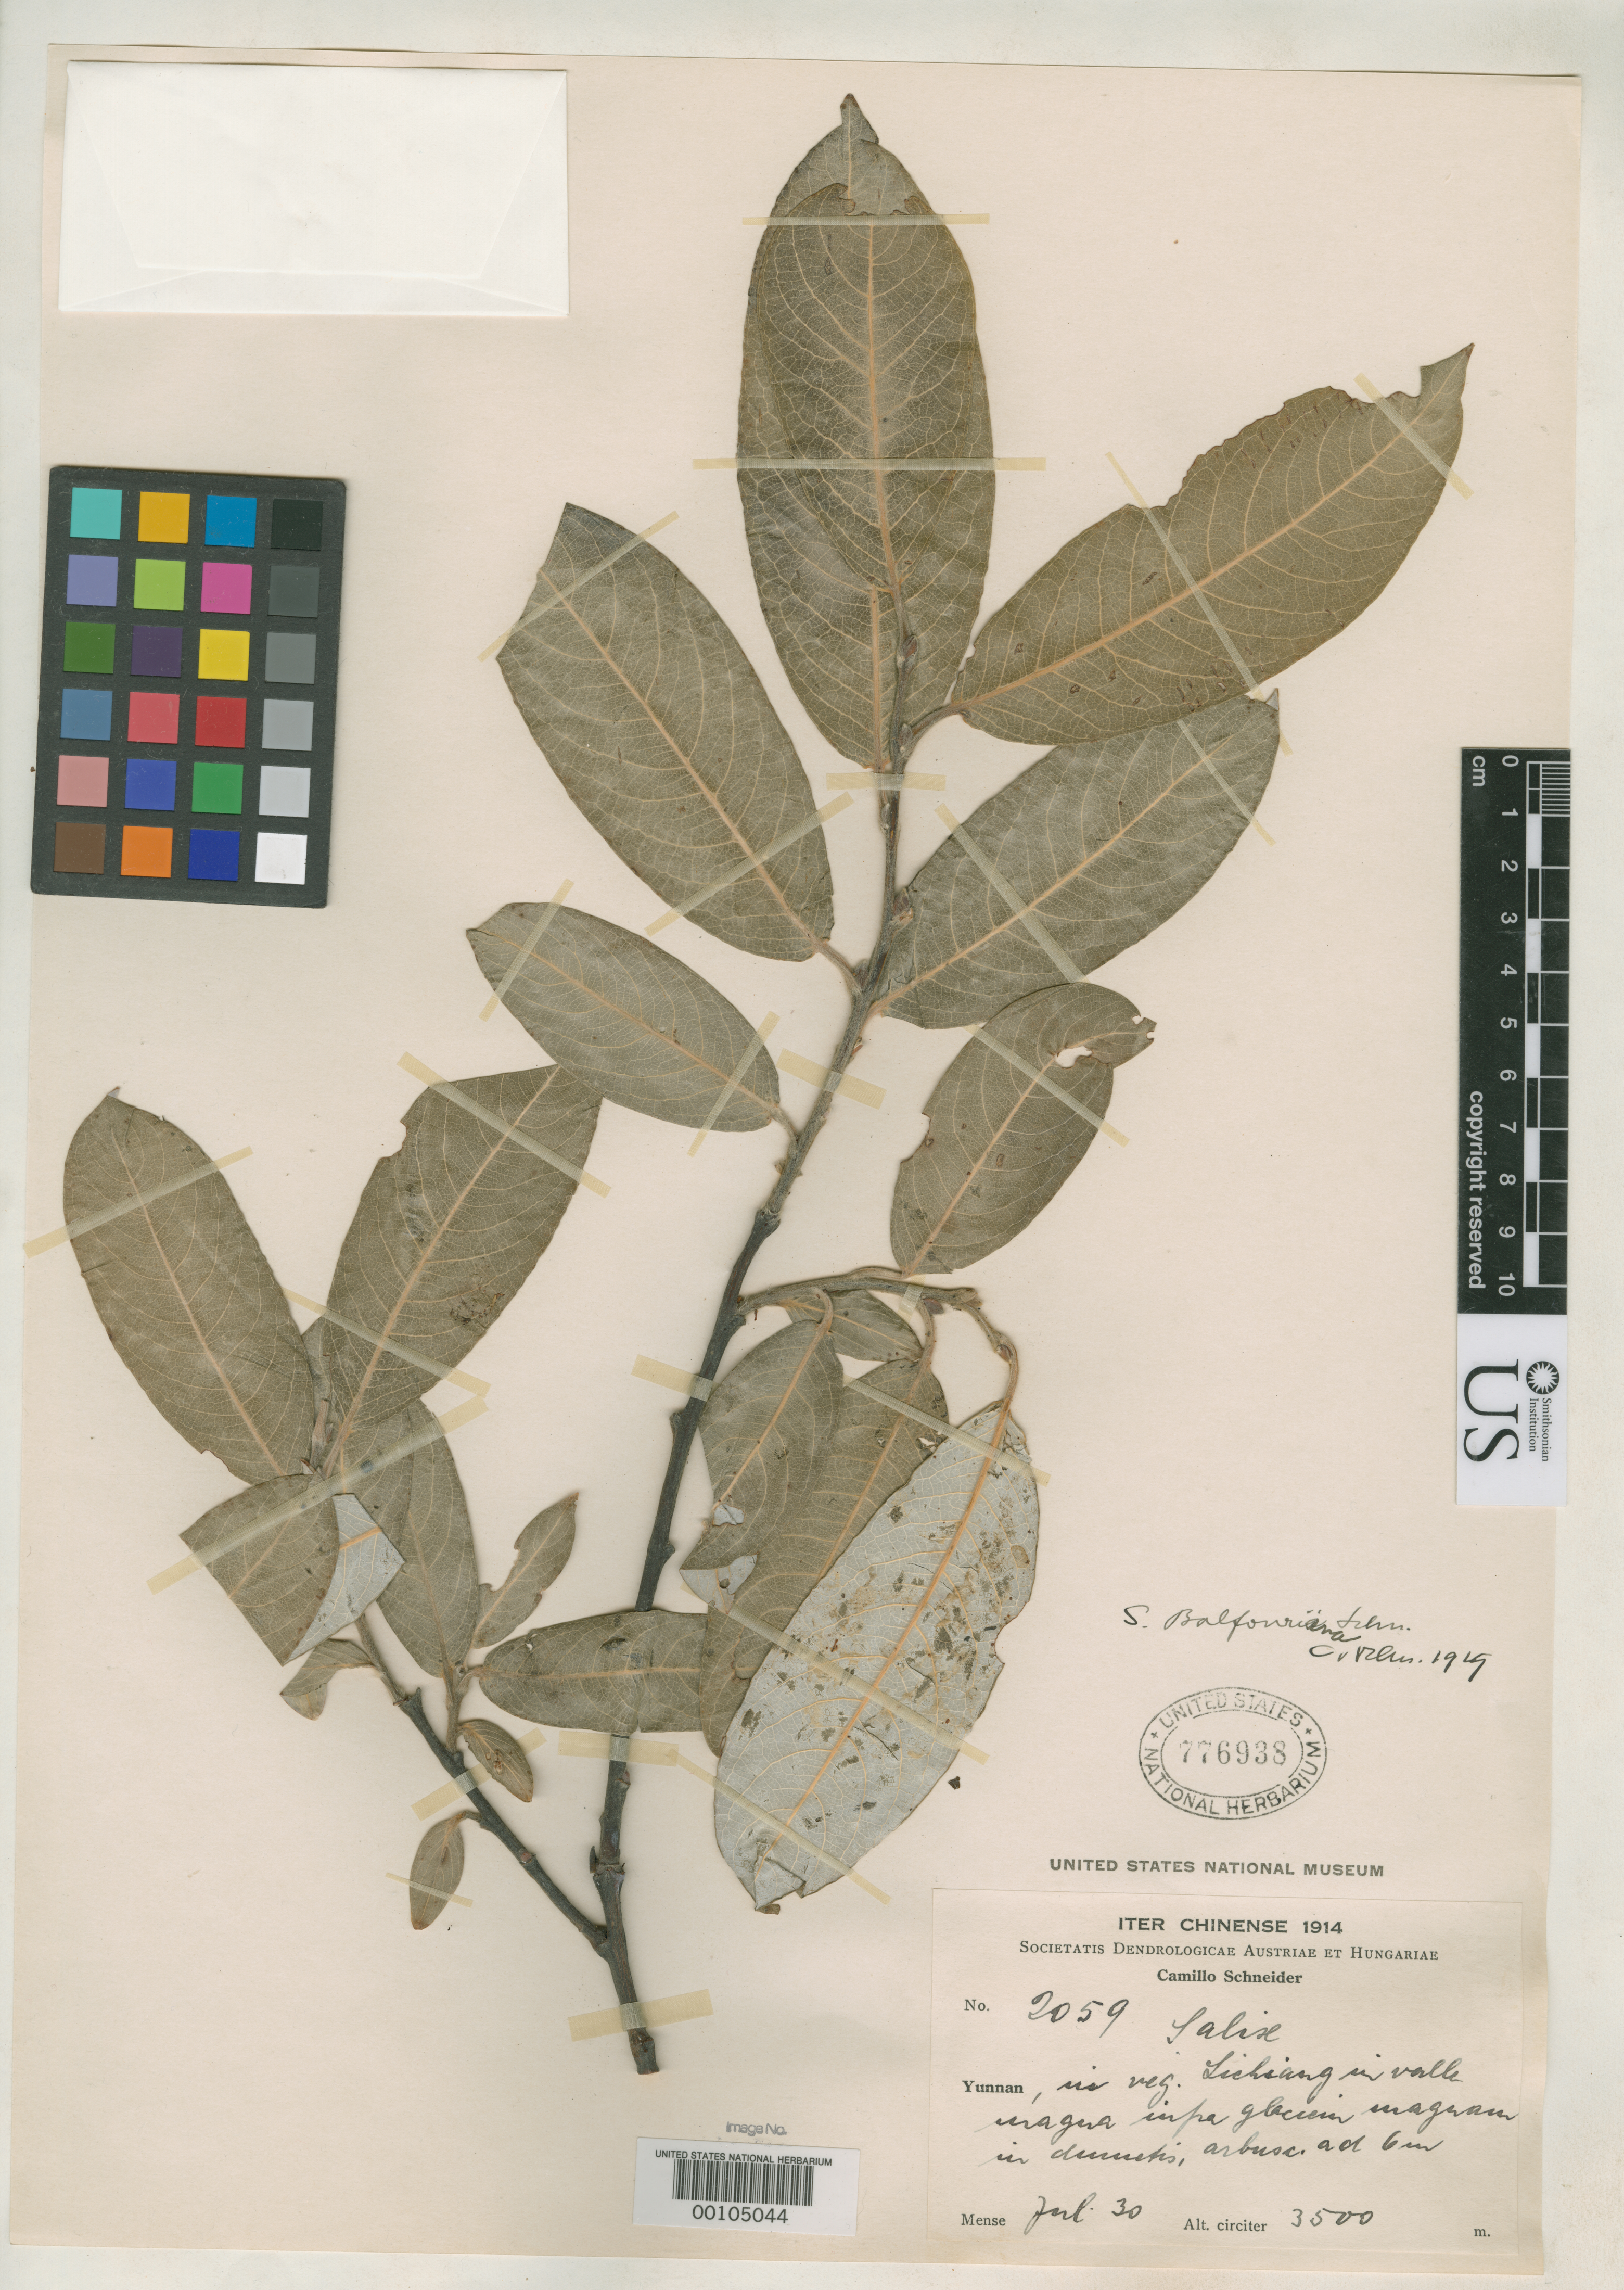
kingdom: Plantae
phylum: Tracheophyta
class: Magnoliopsida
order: Malpighiales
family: Salicaceae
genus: Salix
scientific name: Salix balfouriana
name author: C.K. Schneid.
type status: Type Collection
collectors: C. K. Schneider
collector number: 2059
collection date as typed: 30 Jul 1914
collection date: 1914-07-30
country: China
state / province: Yunnan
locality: Lichiang in Valle.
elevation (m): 3500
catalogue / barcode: US 776938